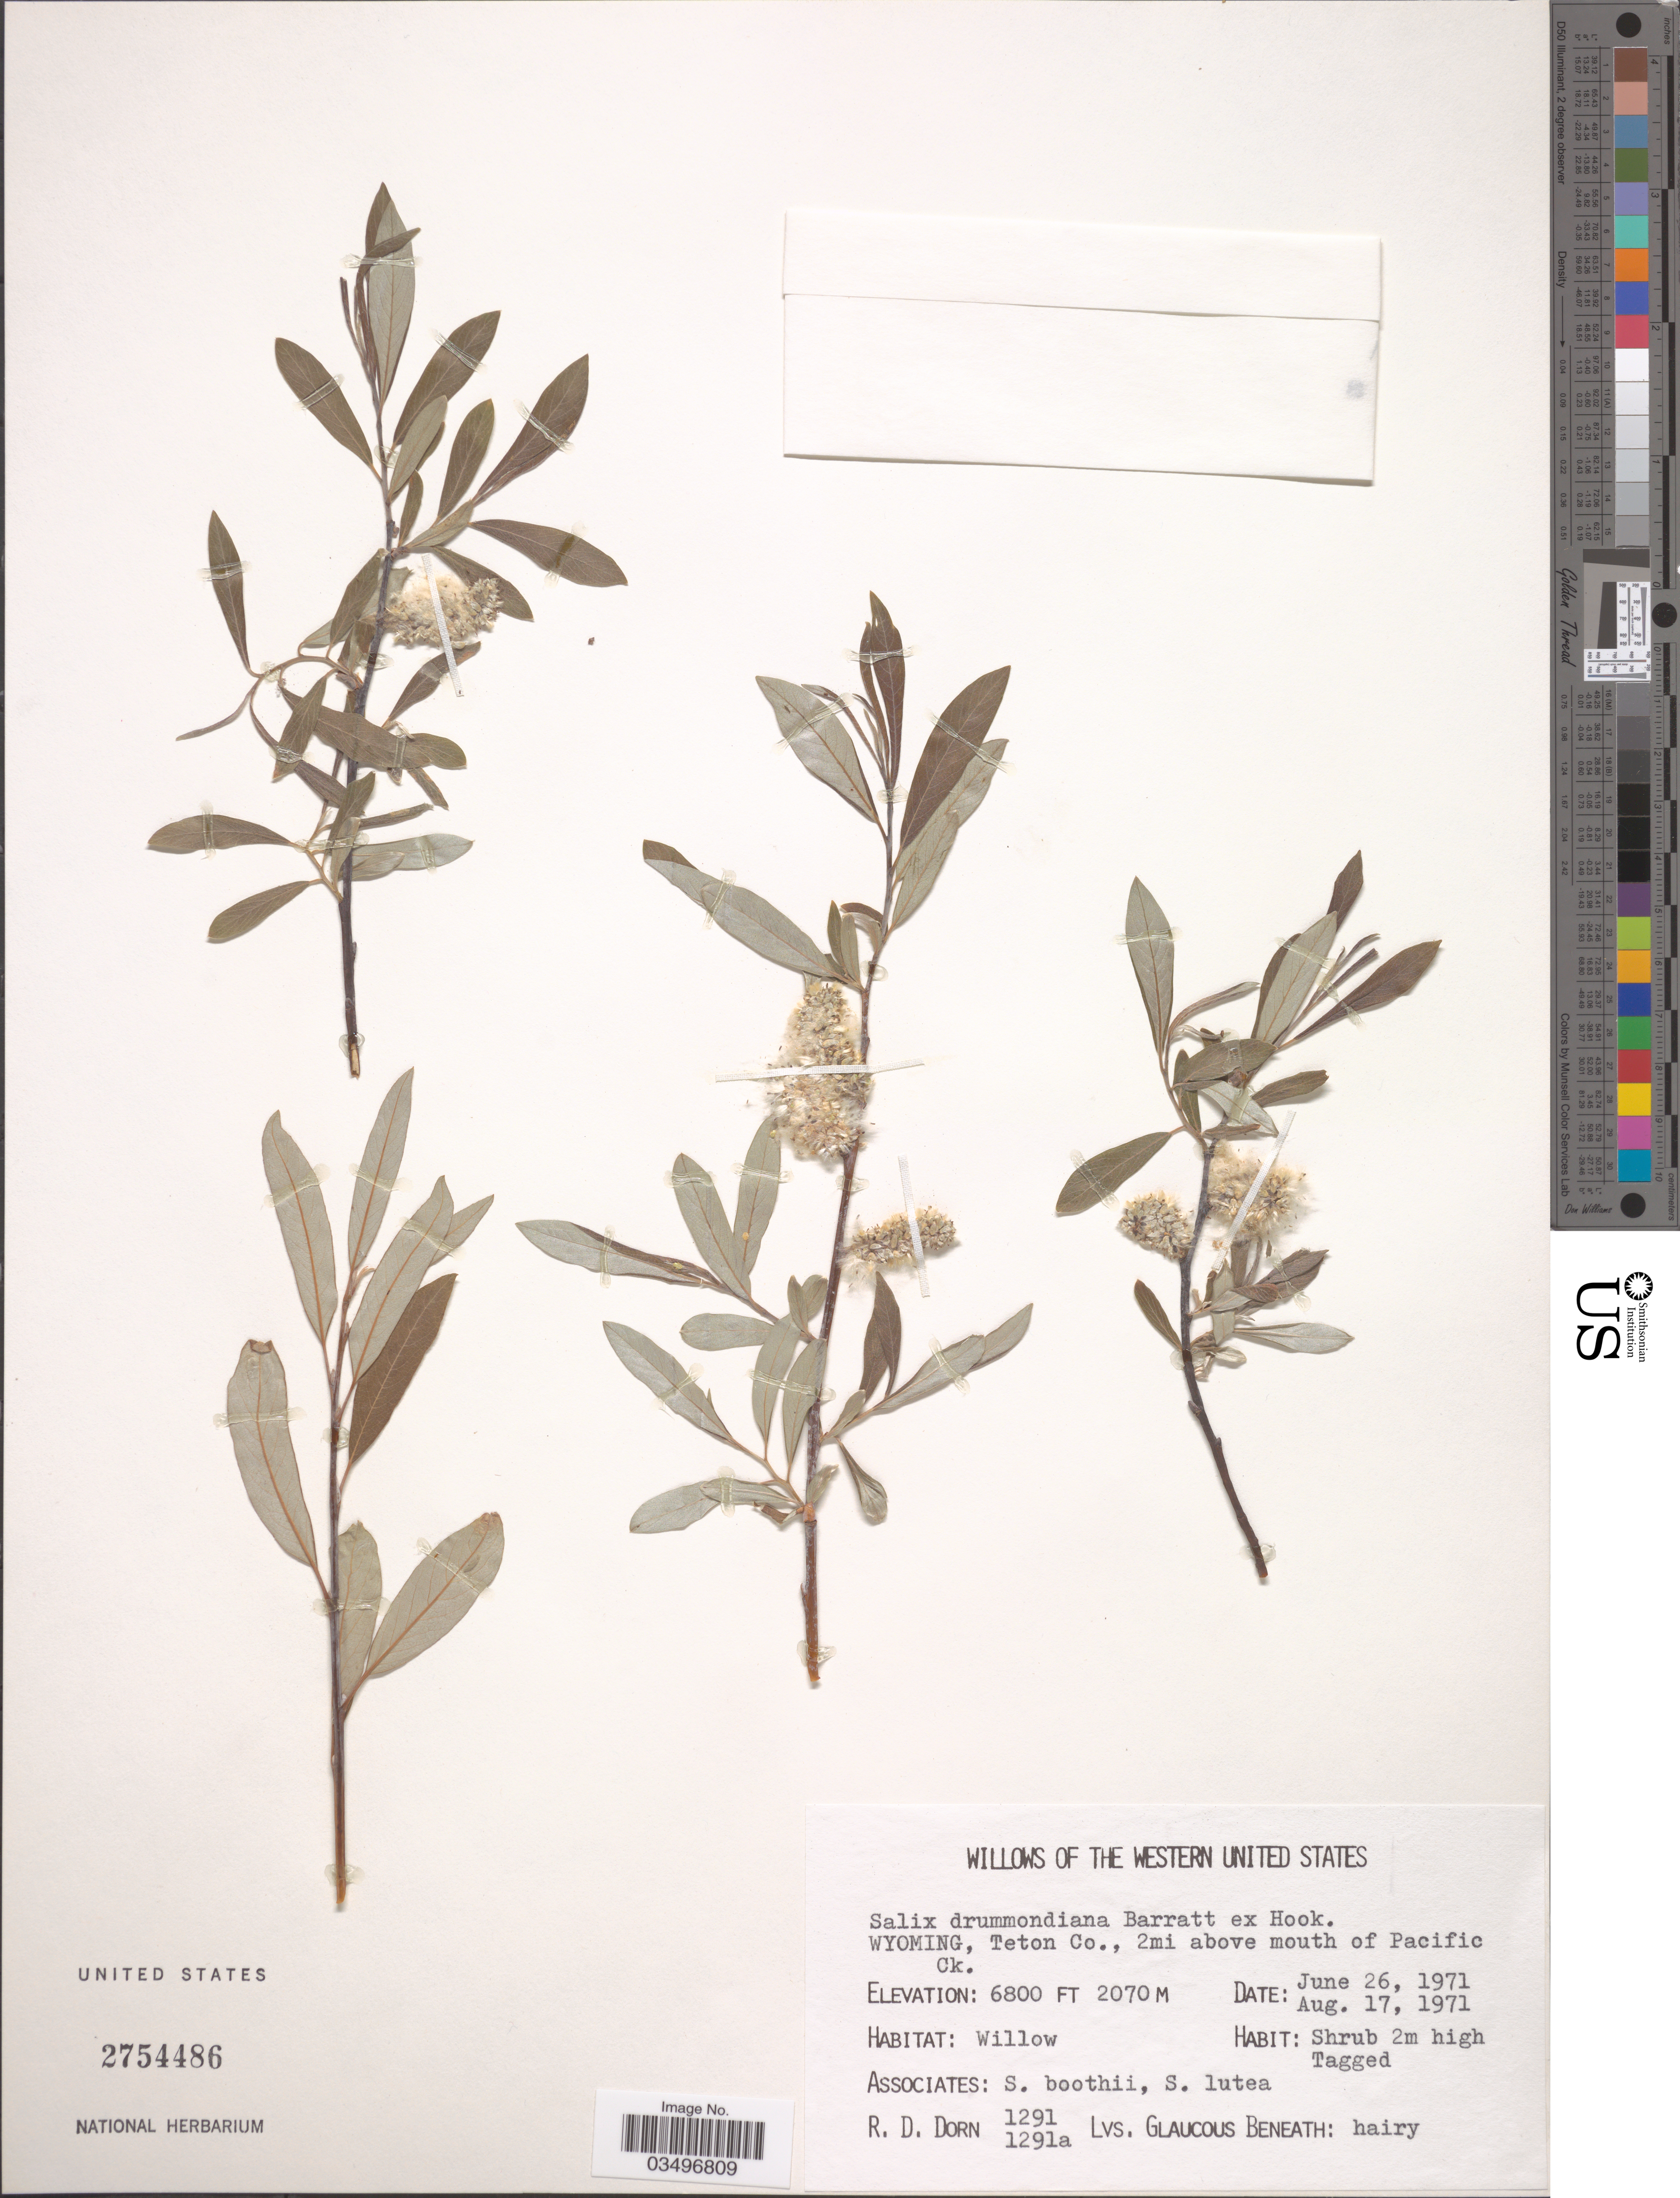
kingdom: Plantae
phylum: Tracheophyta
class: Magnoliopsida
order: Malpighiales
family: Salicaceae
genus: Salix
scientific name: Salix drummondiana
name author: Barratt ex Hook.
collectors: R. D. Dorn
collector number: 1291/1291a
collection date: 1971-06-26/1971-08-17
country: United States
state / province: Wyoming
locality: Western United States. Teton Co., 2 mi above mouth of Pacific Ck.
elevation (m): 2073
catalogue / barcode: US 2754486